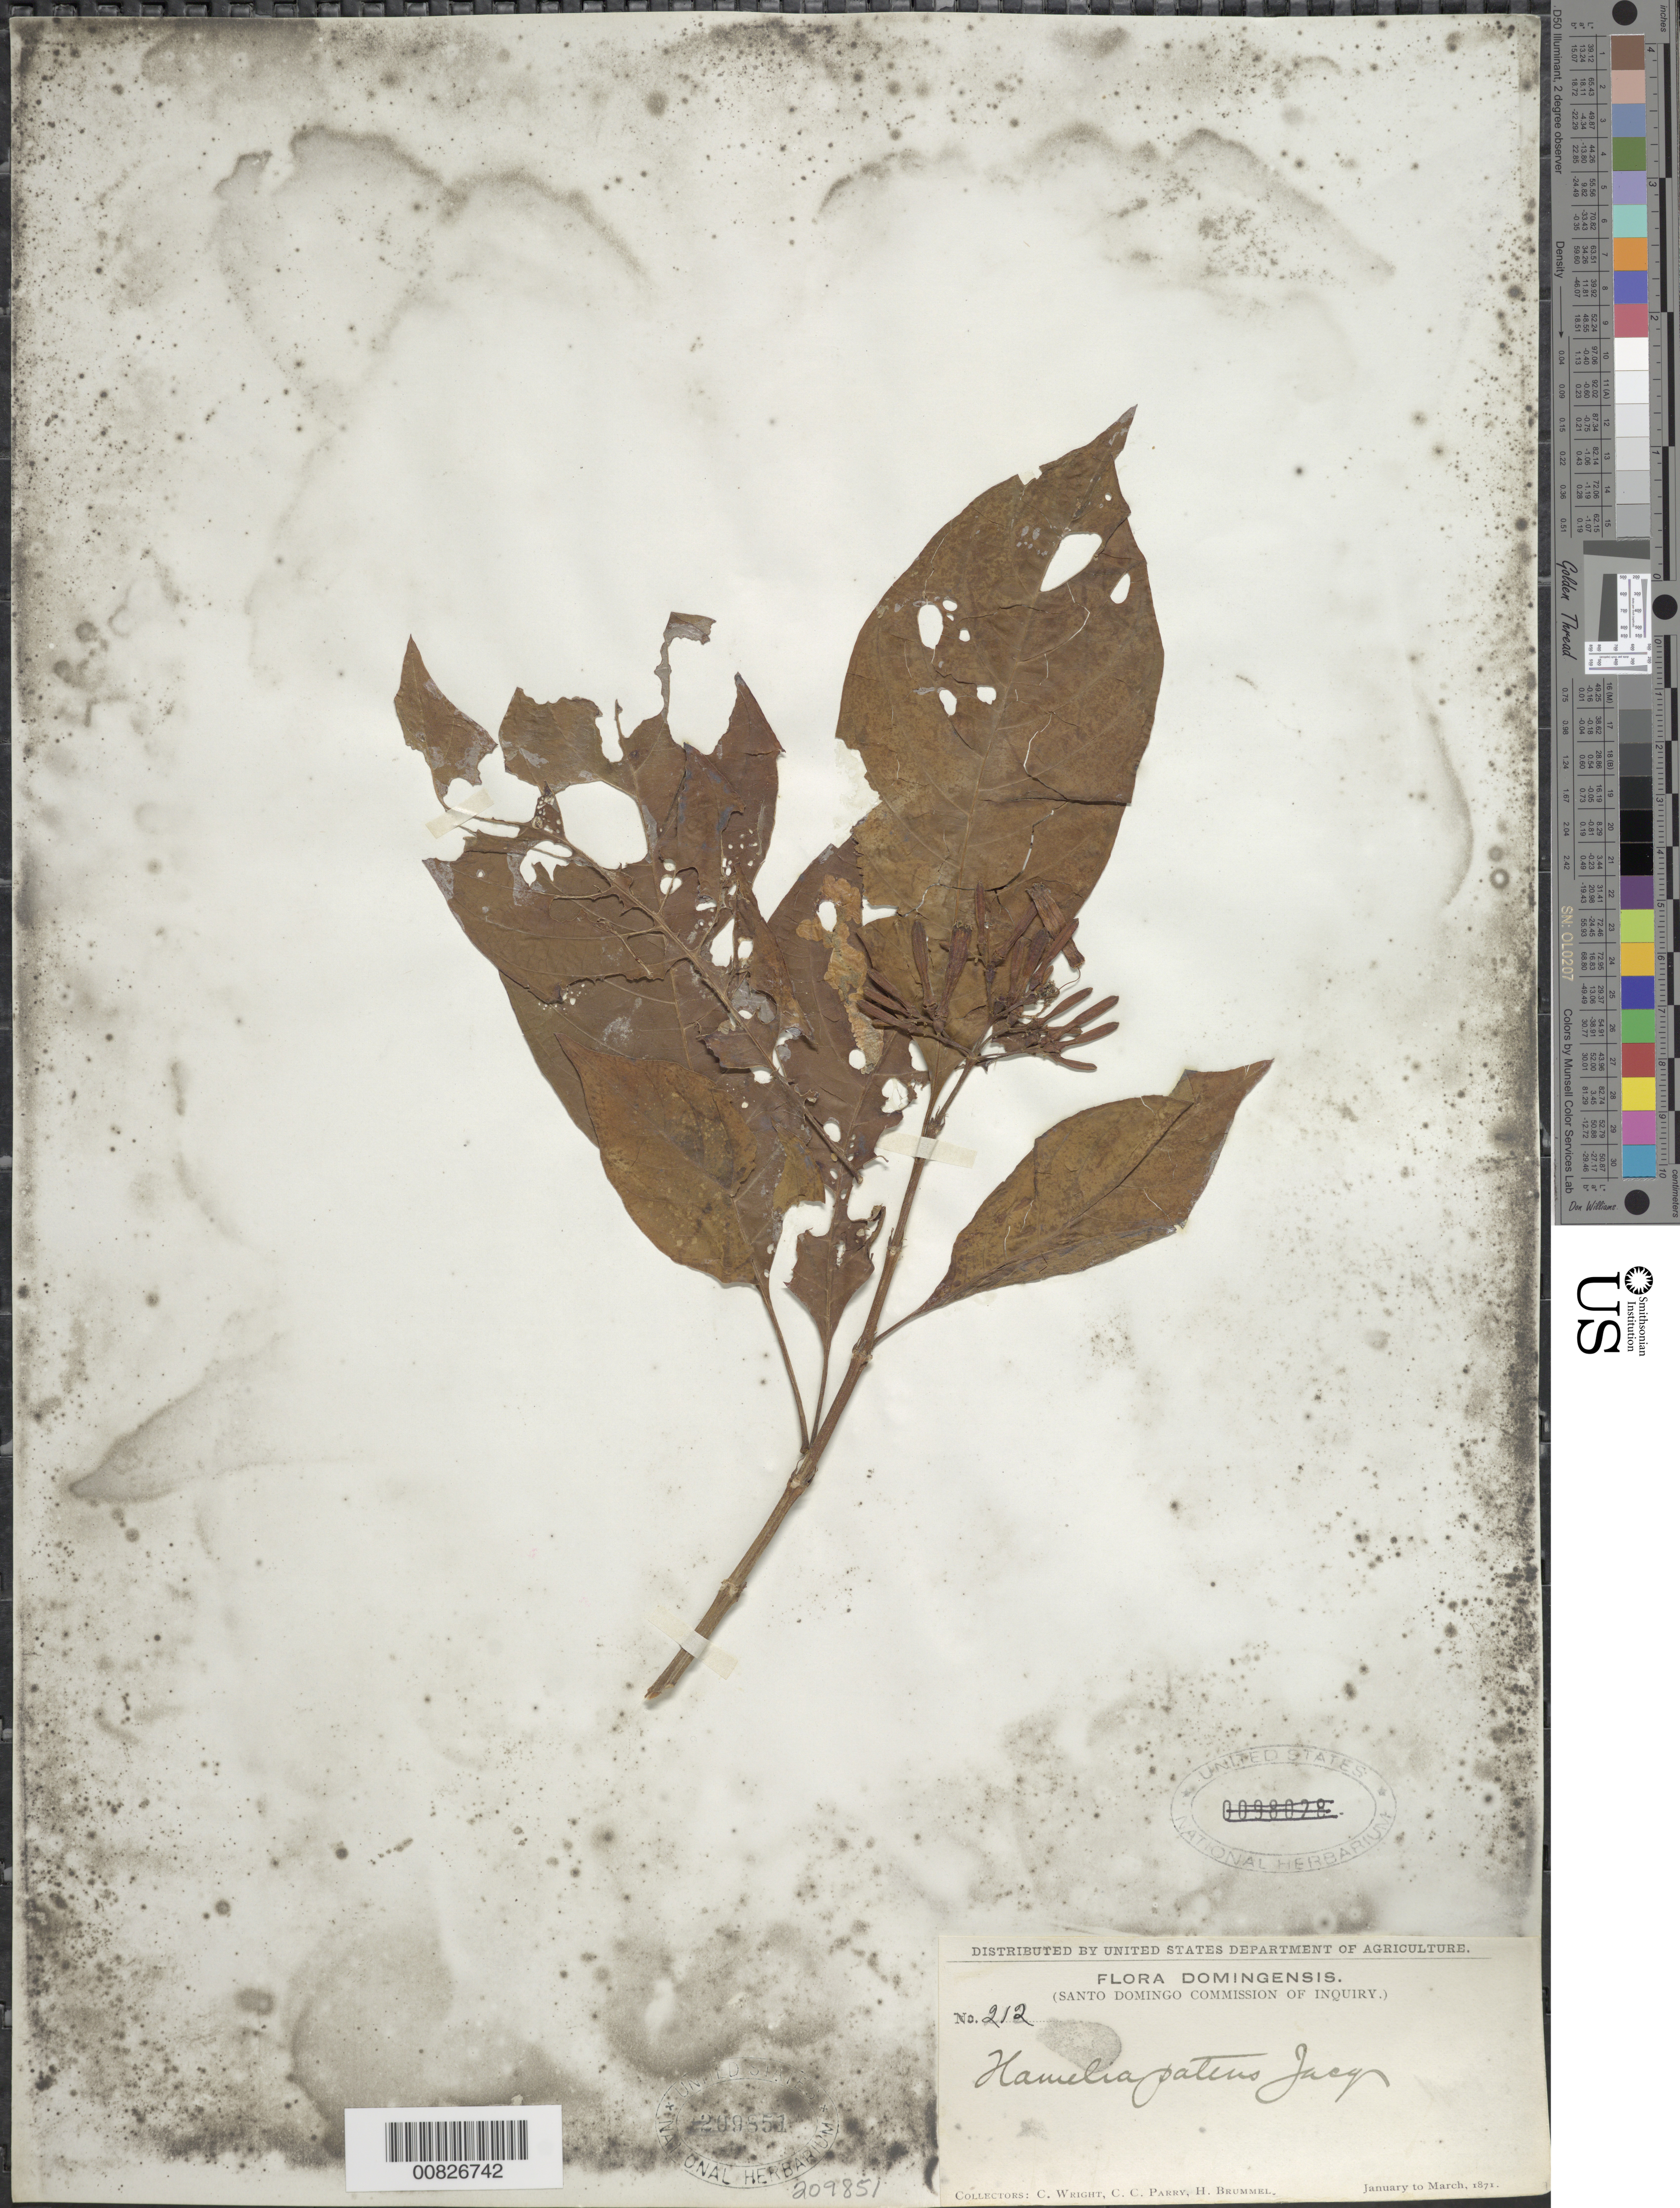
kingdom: Plantae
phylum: Tracheophyta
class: Magnoliopsida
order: Gentianales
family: Rubiaceae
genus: Hamelia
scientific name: Hamelia patens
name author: Jacq.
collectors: C. Wright, C. C. Parry & H. Brummel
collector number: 212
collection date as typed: Jan 1871 to -- Mar 1871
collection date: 1871-01/1871-03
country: Dominican Republic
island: Hispaniola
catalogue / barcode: US 209851